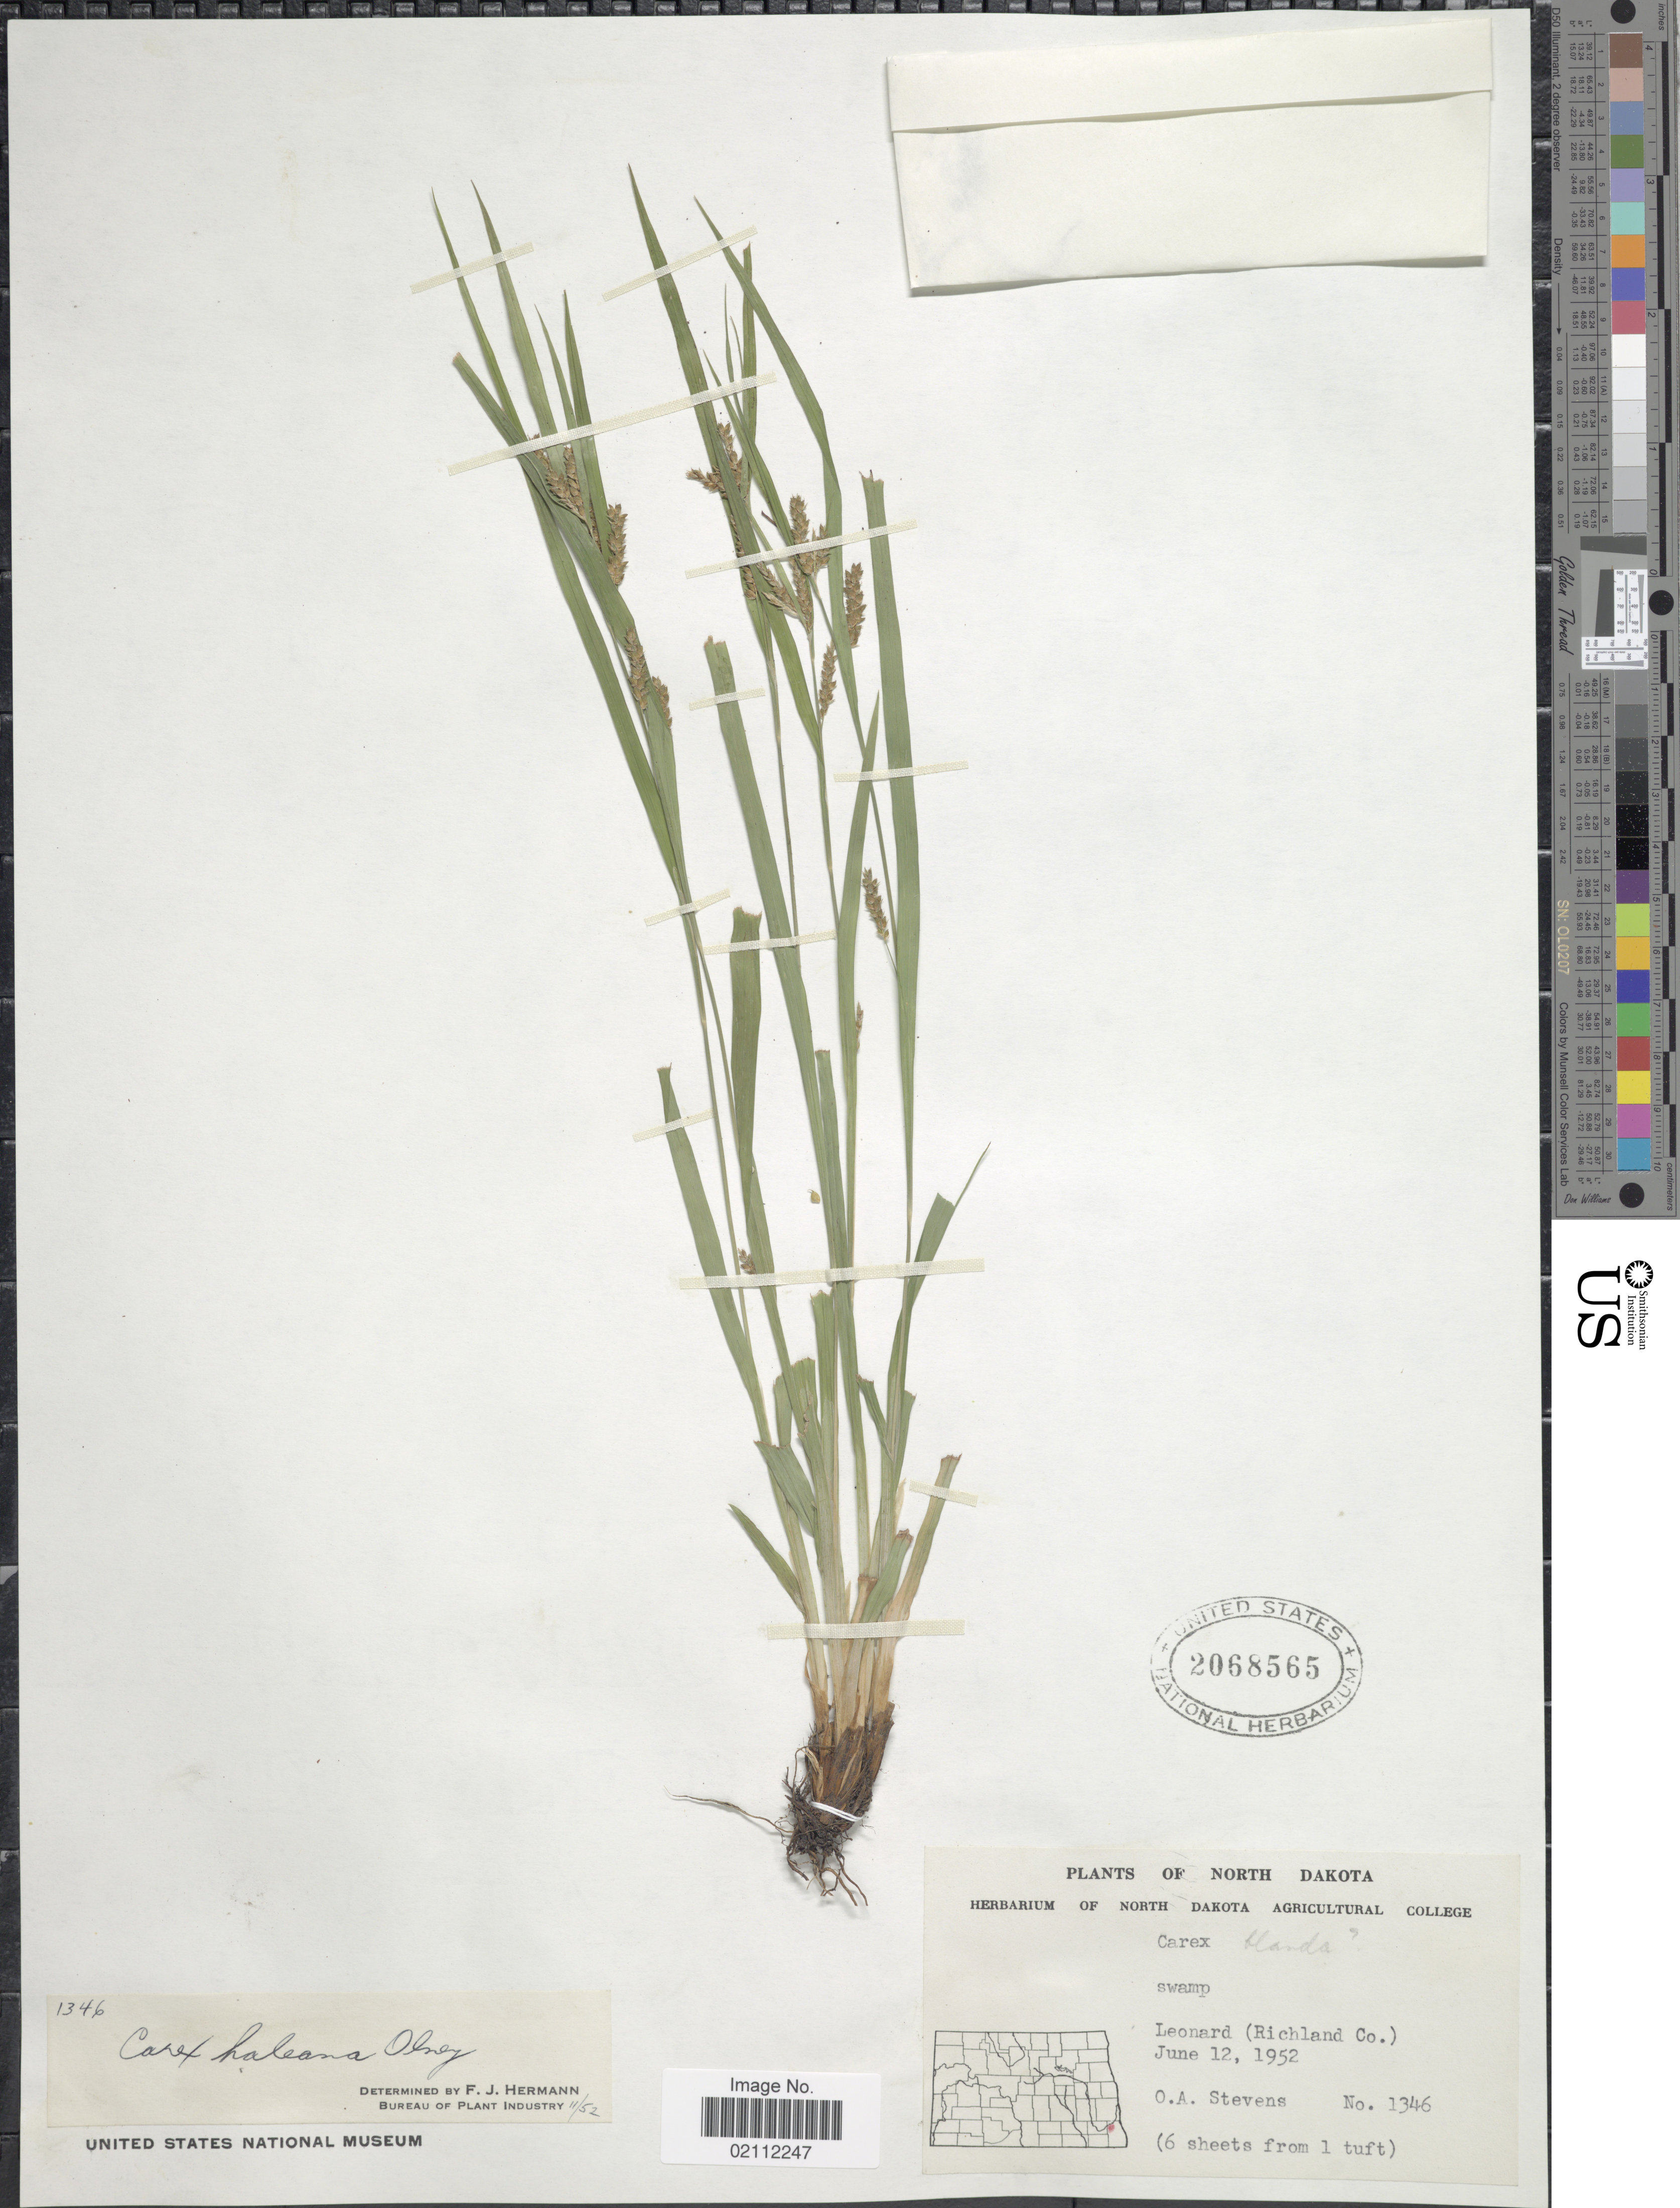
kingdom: Plantae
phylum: Tracheophyta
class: Liliopsida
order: Poales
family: Cyperaceae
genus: Carex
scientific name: Carex granularis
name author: Muhl. ex Willd.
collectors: O. A. Stevens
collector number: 1346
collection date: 1952-06-12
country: United States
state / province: North Dakota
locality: Leonard (Richland Co.)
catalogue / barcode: US 2068565